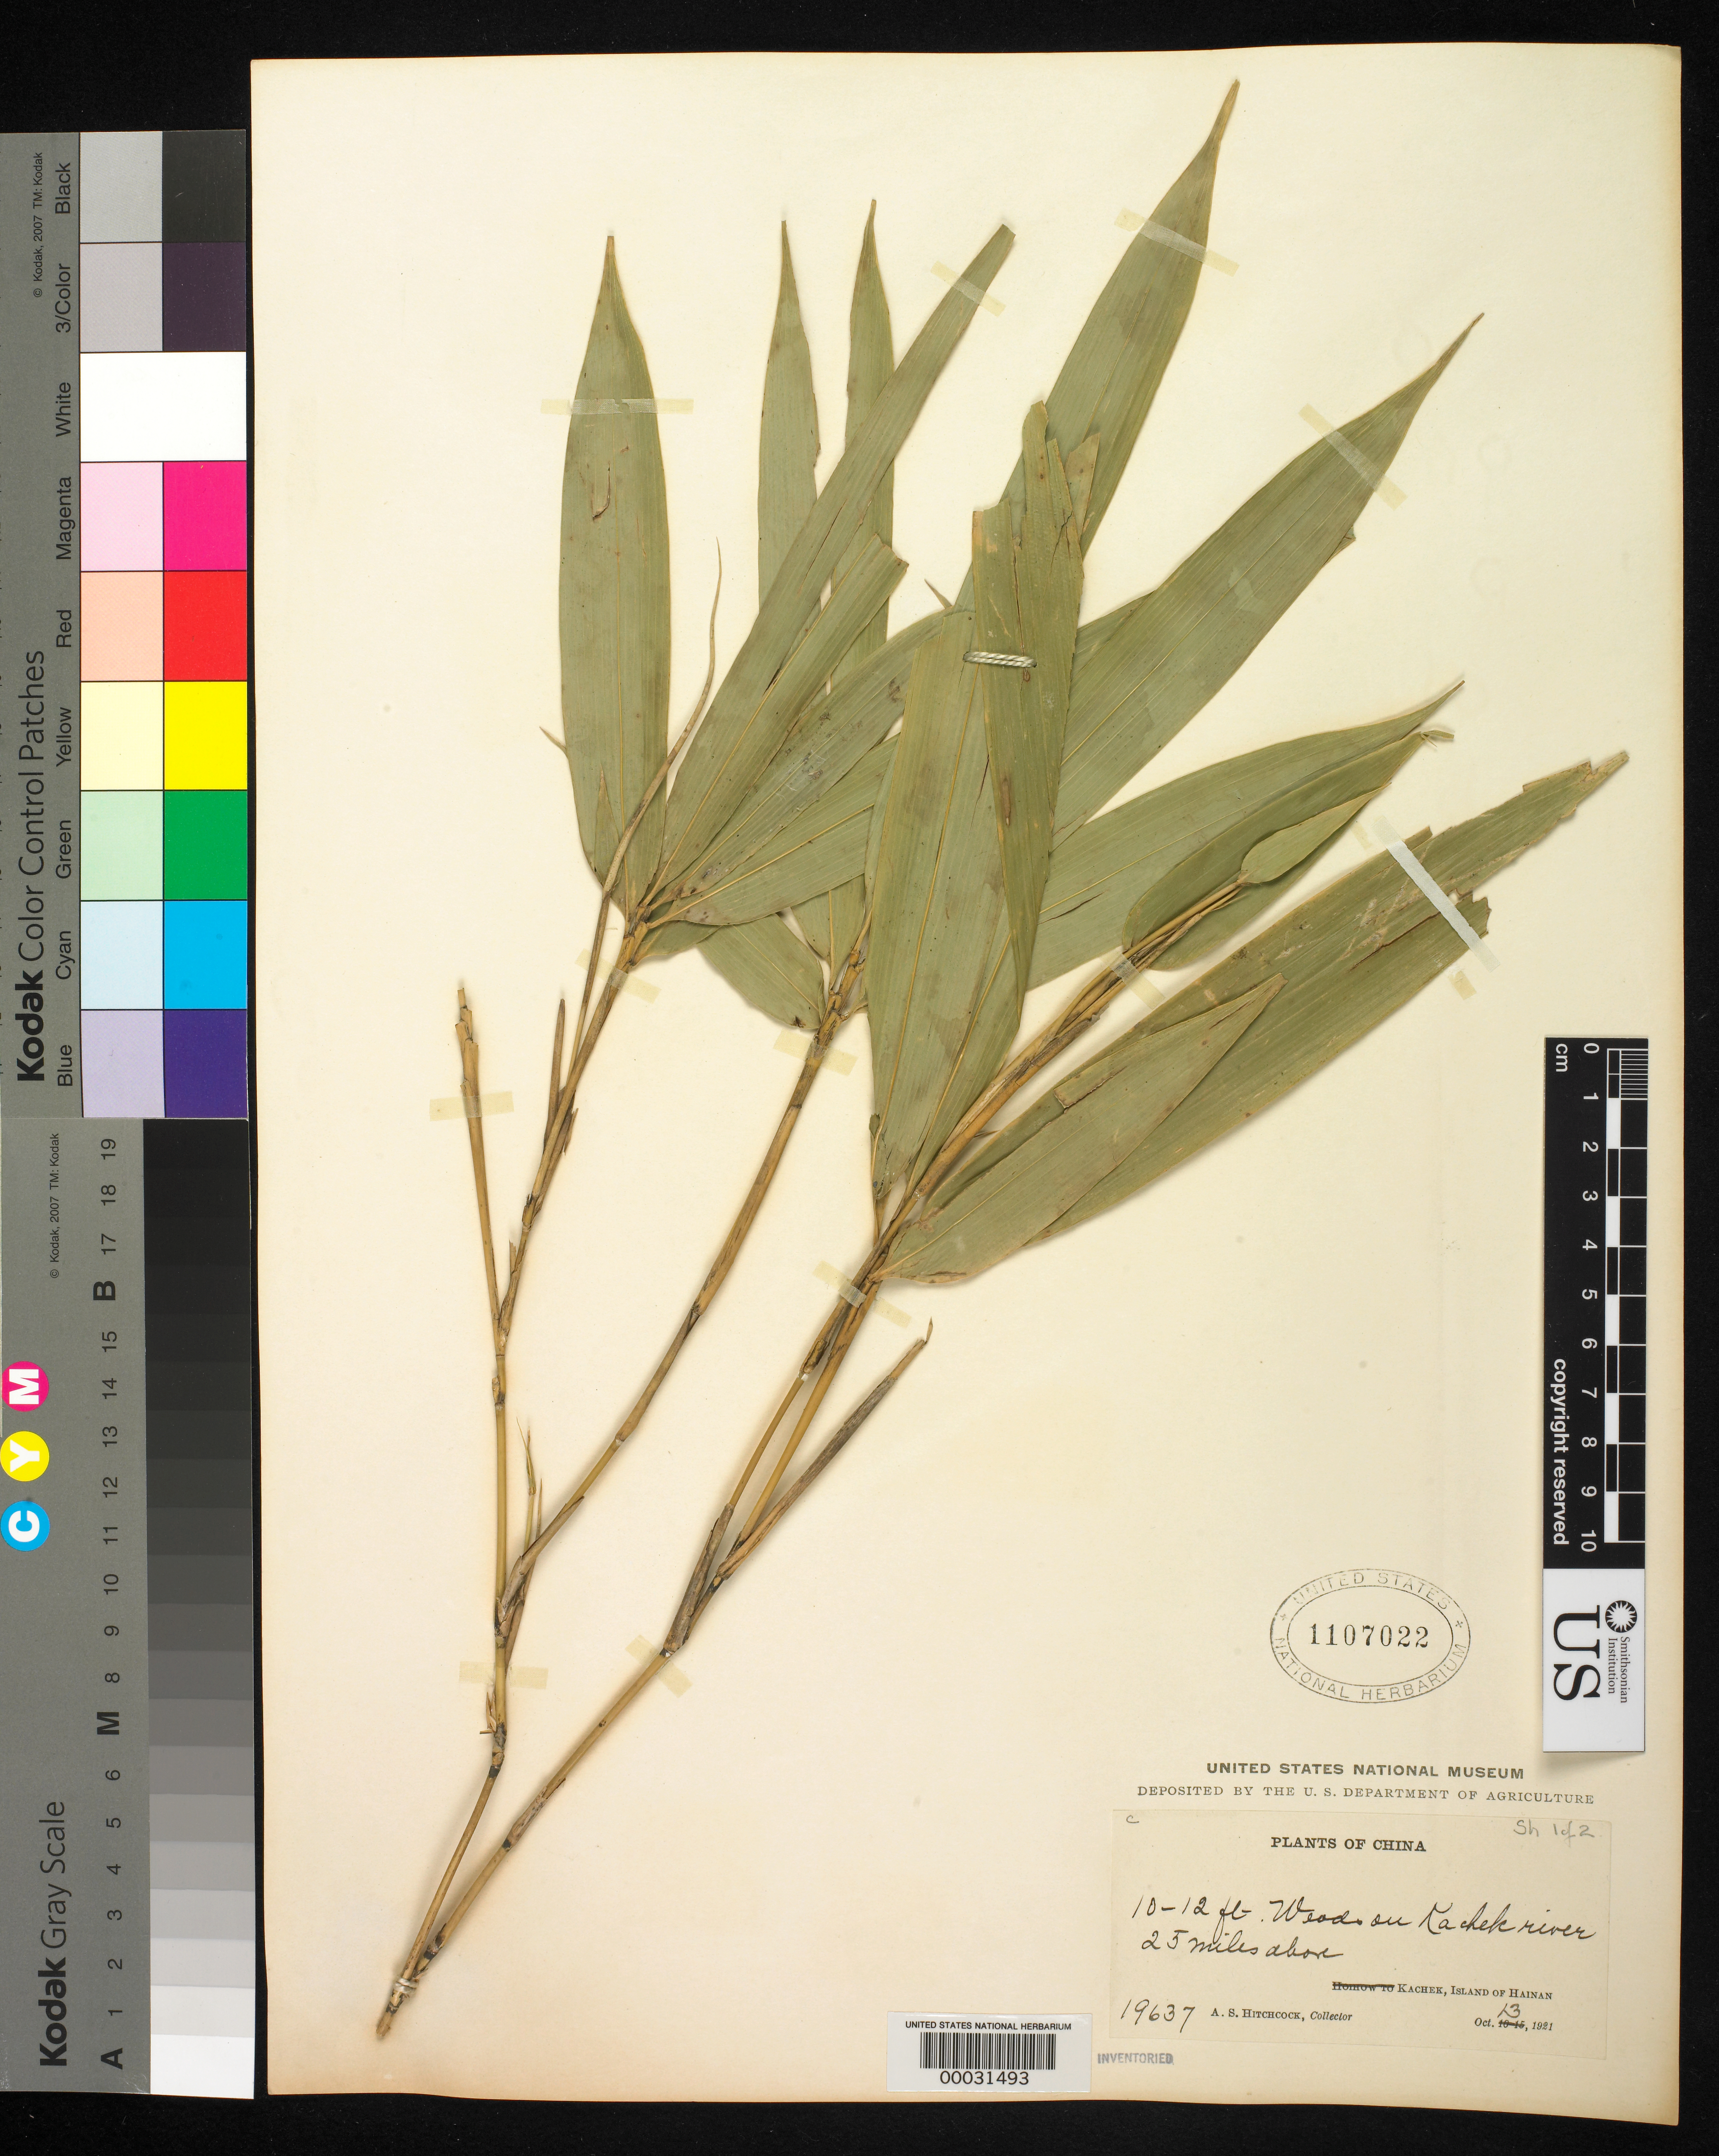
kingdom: Plantae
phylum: Tracheophyta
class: Liliopsida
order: Poales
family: Poaceae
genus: Arundinaria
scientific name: Arundinaria sp.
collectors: A. S. Hitchcock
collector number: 19637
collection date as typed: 13 Oct 1921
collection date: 1921-10-13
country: China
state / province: Hainan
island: Hainan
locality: Kachek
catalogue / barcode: US 1107022